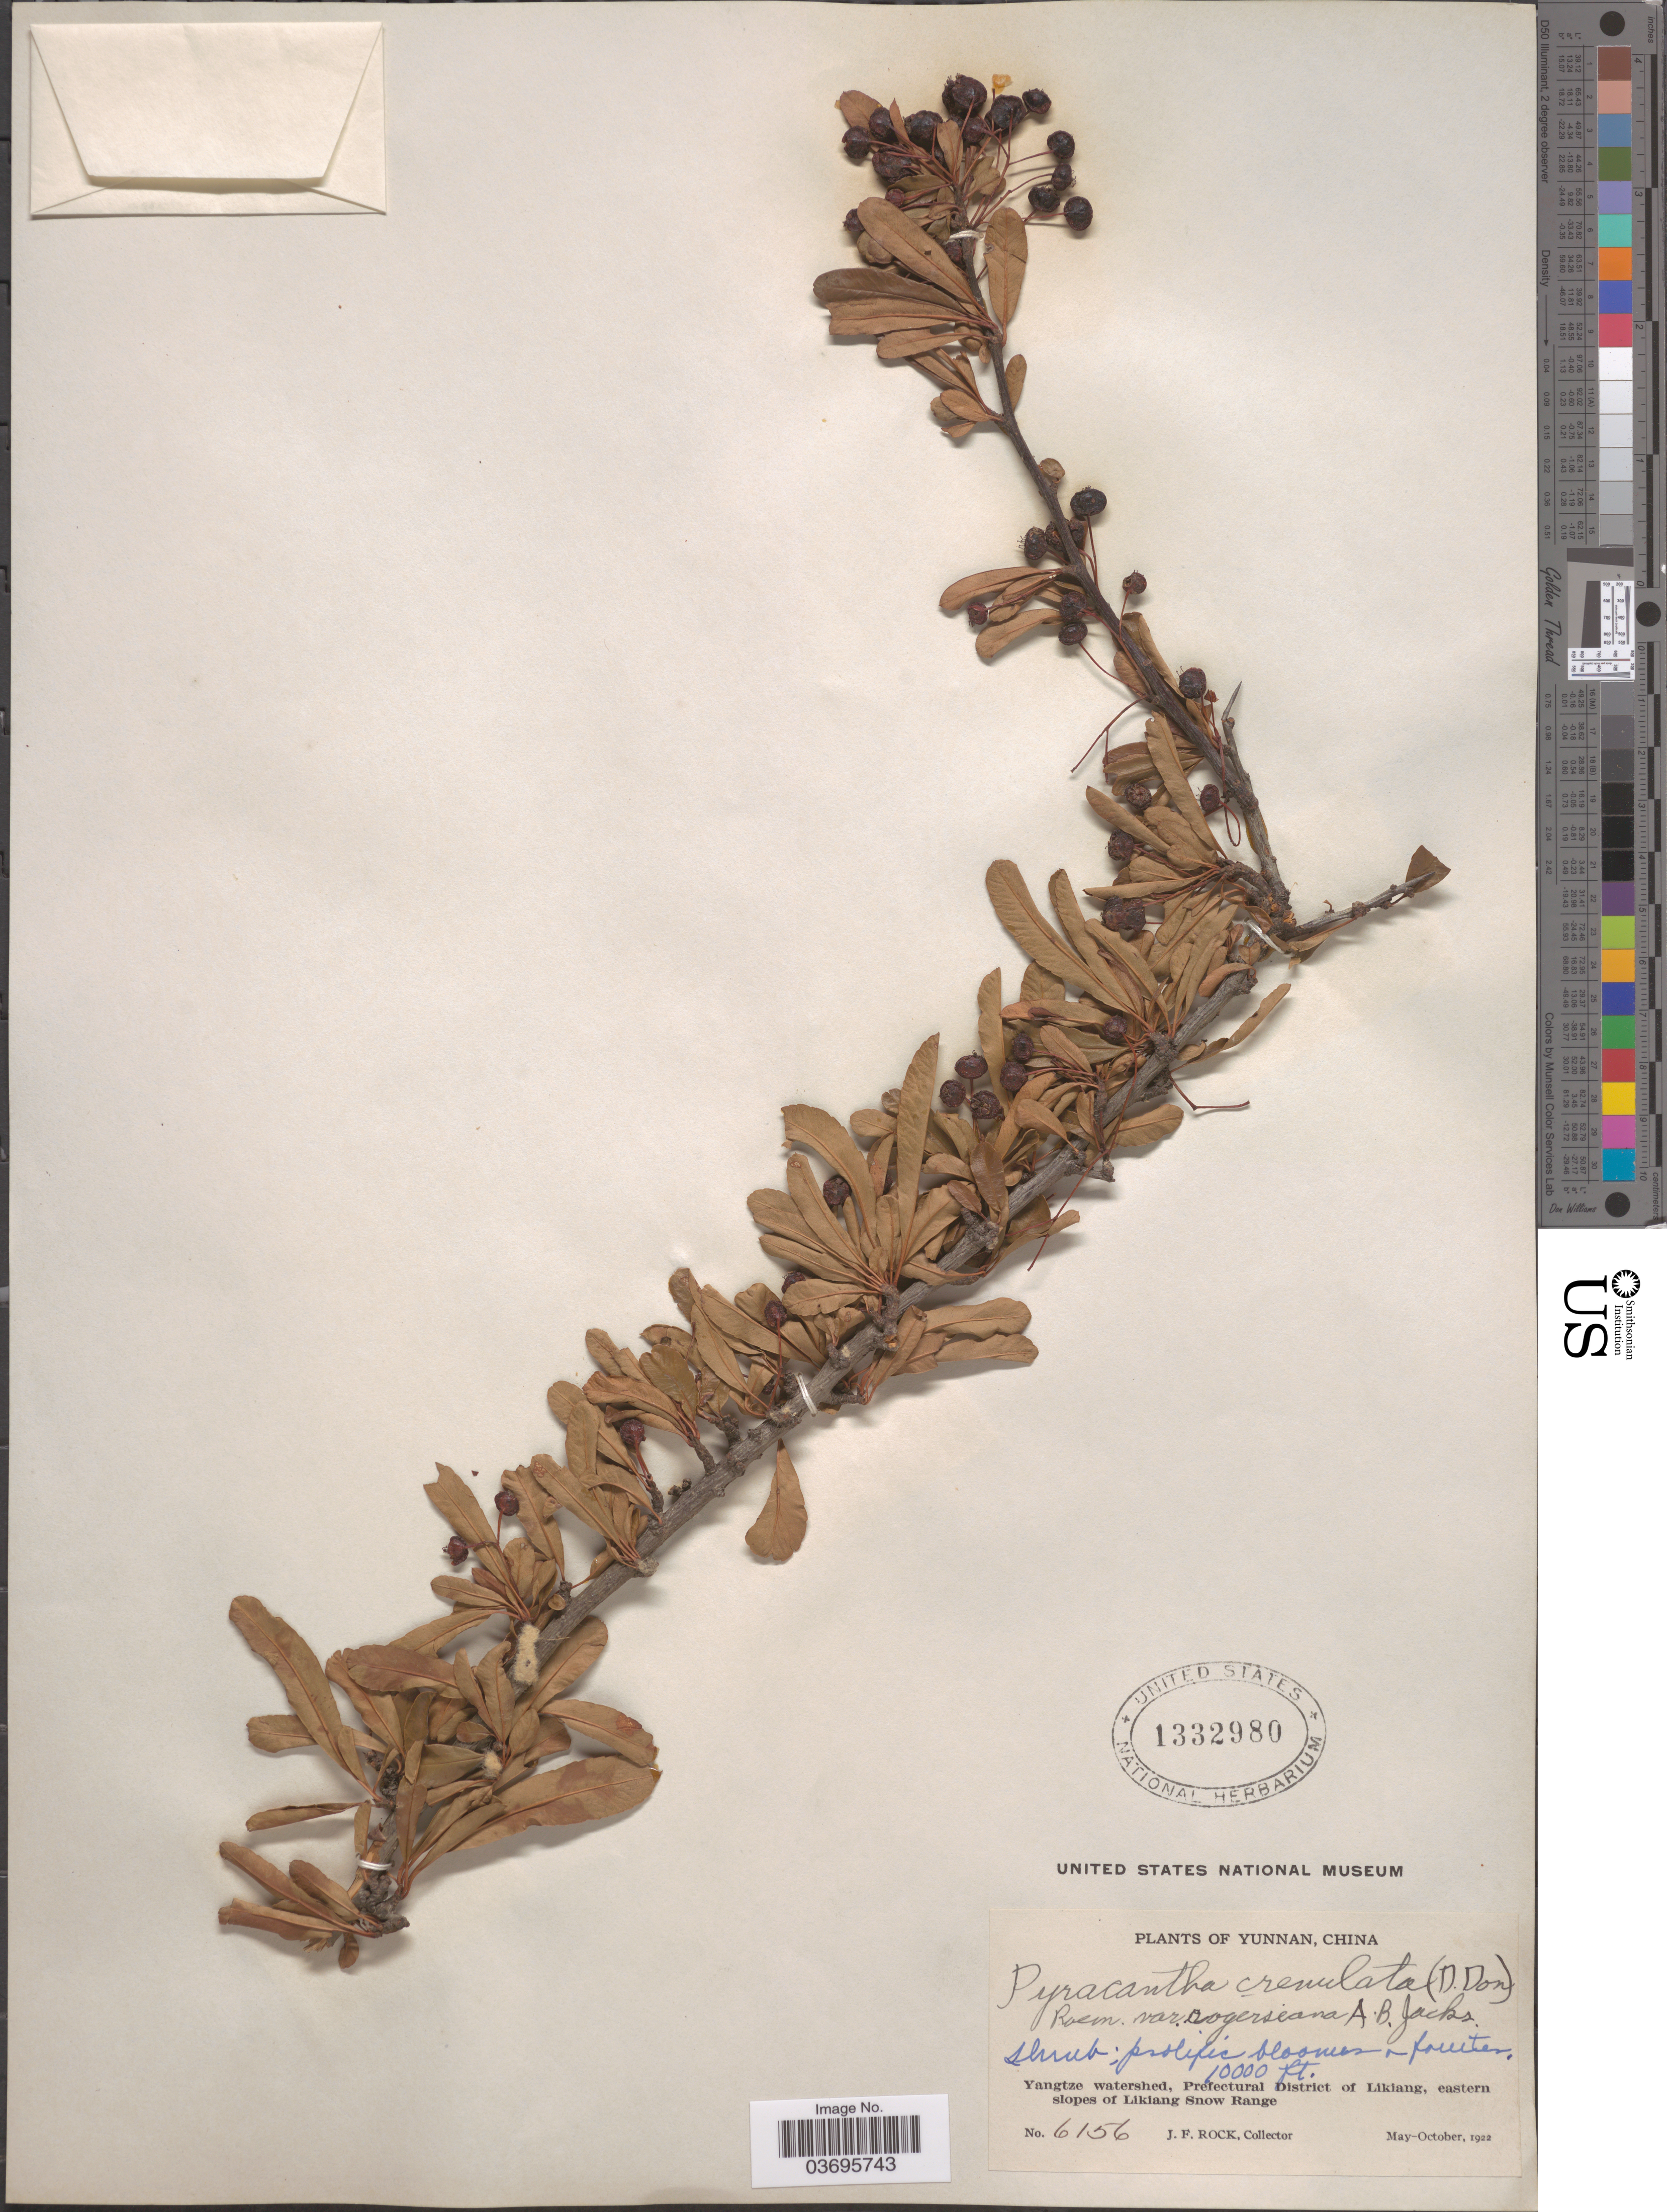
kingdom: Plantae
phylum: Tracheophyta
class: Magnoliopsida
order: Rosales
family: Rosaceae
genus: Pyracantha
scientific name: Pyracantha crenulata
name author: (D. Don) M. Roem.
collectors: J. Rock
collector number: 6156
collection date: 1922-05/1922-10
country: China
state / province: Yunnan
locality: Yangtze watershed, Prefectural District of Likiang, eastern slopes of Likiang Snow Range.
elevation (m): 3048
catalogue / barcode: US 1332980